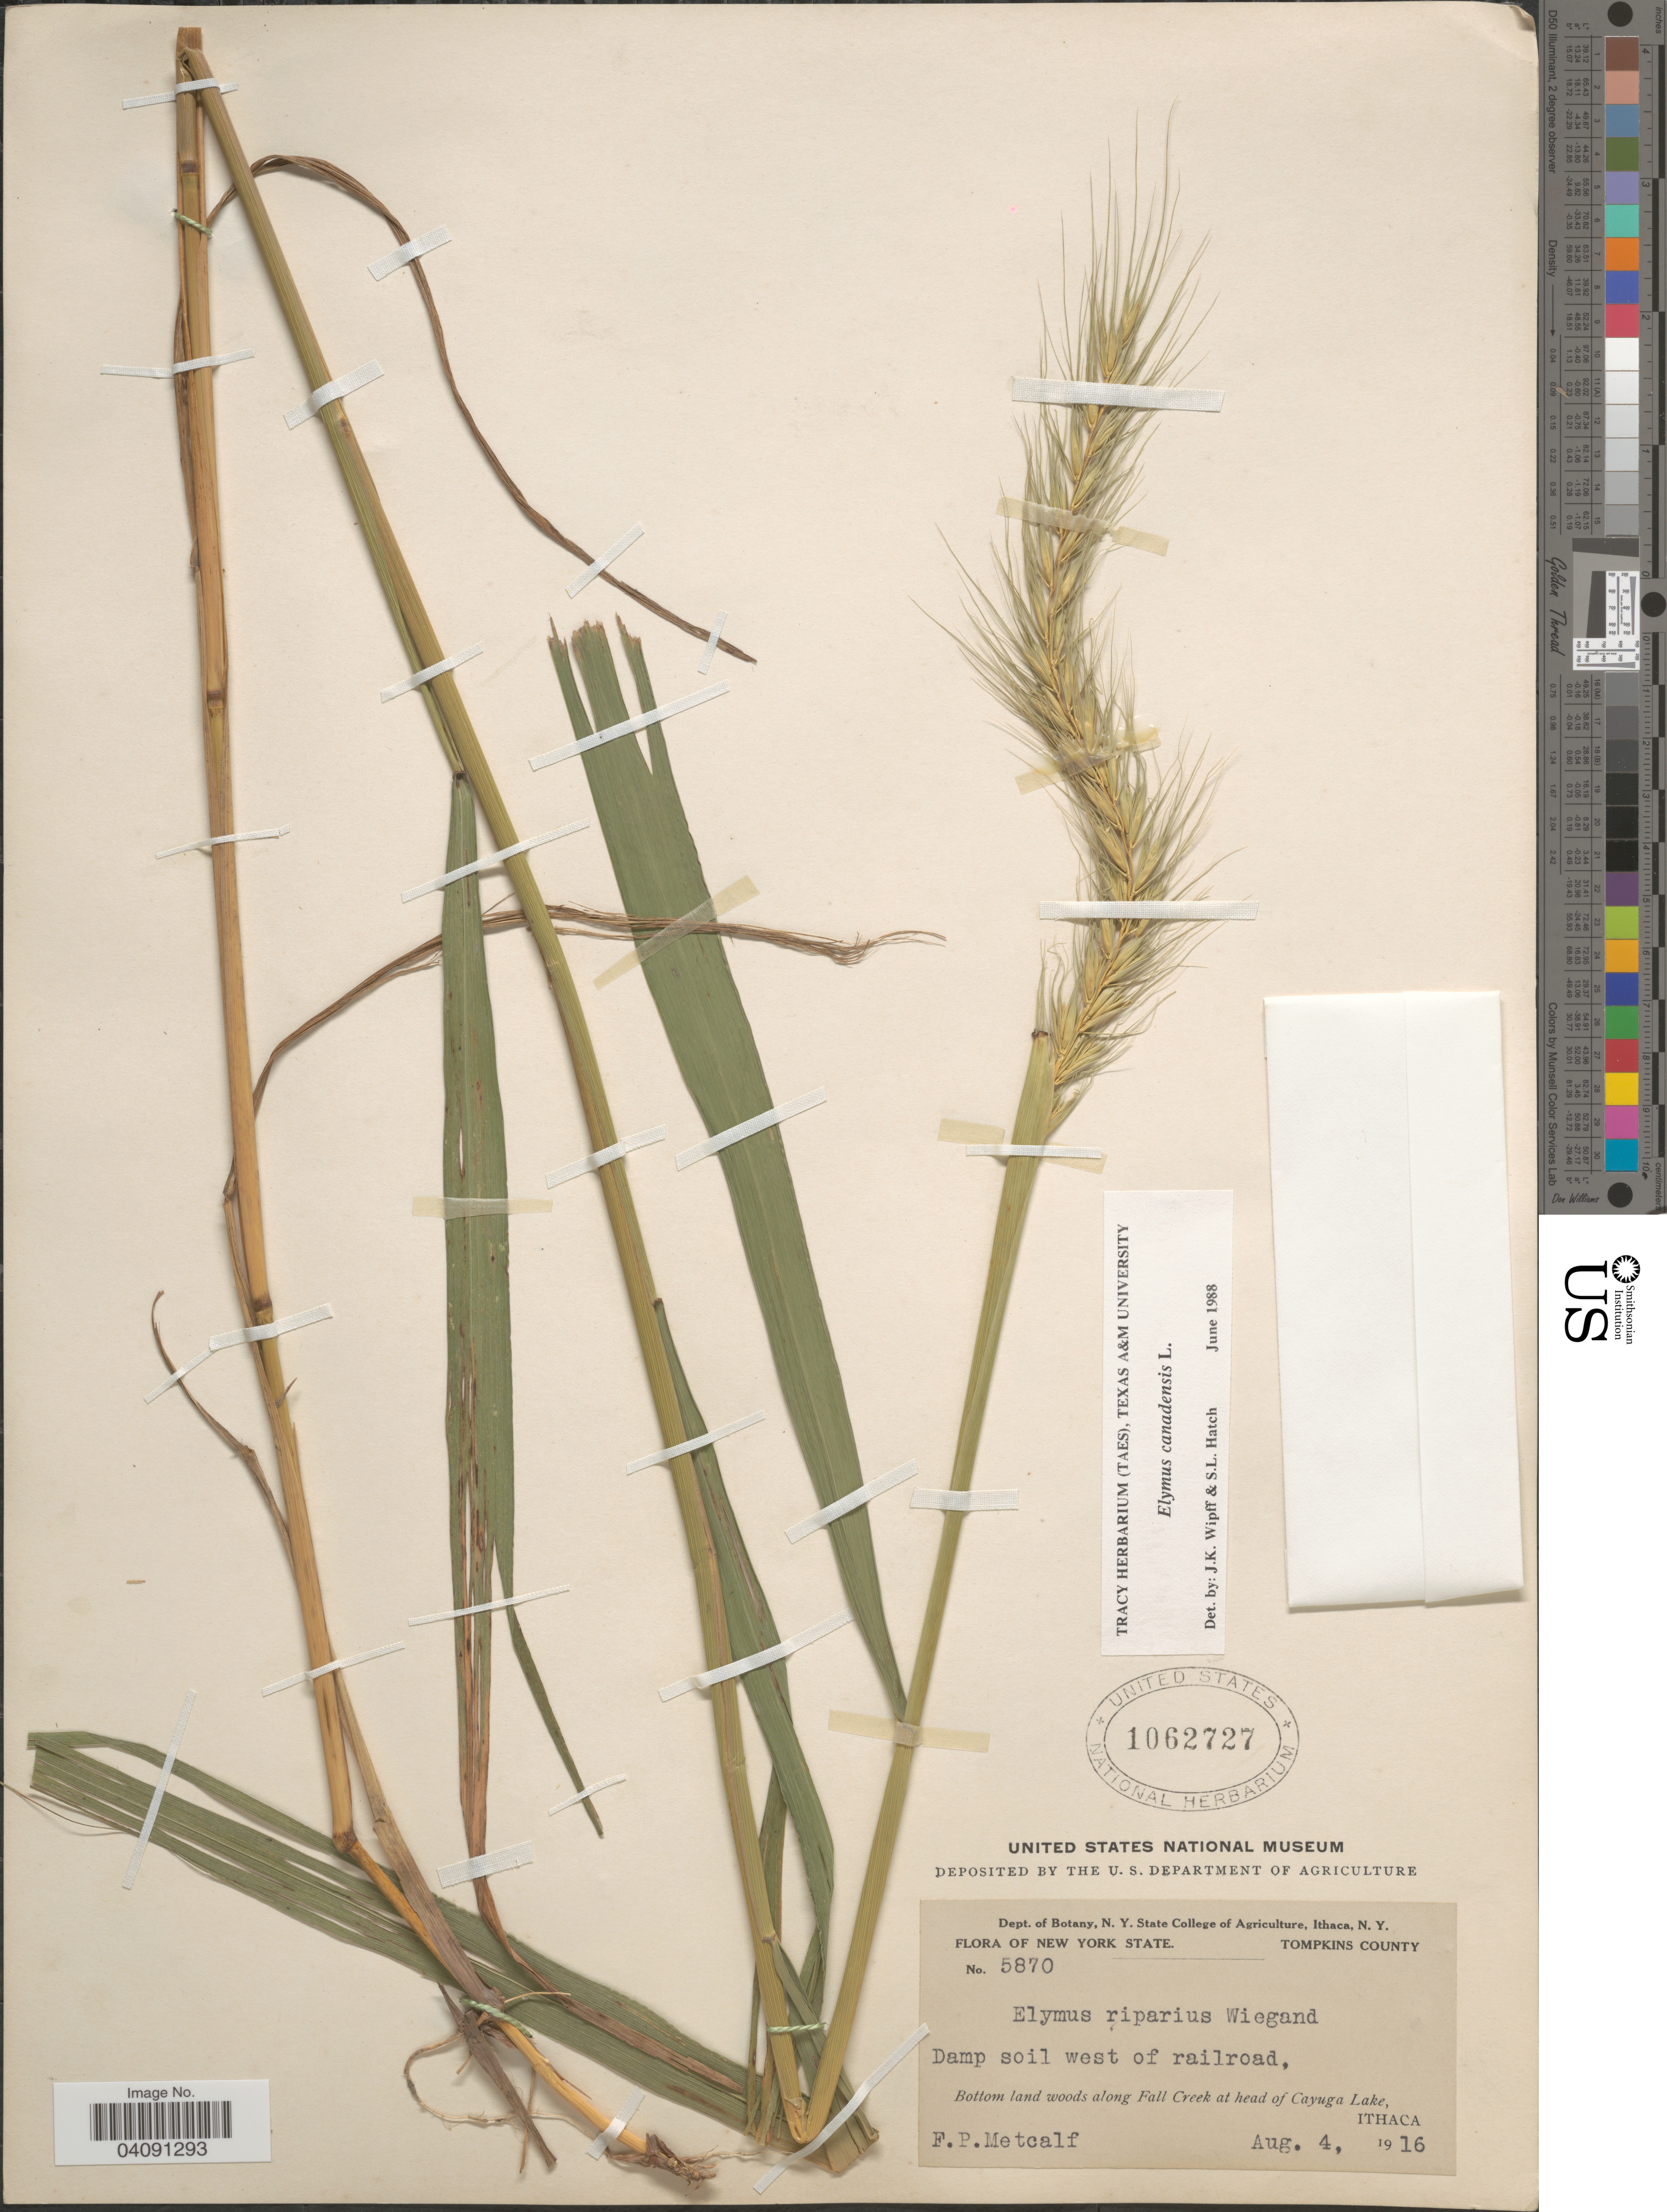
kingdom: Plantae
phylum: Tracheophyta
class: Liliopsida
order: Poales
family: Poaceae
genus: Elymus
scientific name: Elymus canadensis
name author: L.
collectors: F. Metcalf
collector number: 5870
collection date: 1916-08-04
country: United States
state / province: New York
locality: Tompkins County. Damp soil west of railroad, Bottom land woods along Fall Creek at head of Cayuga Lake, Ithaca.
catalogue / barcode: US 1062727